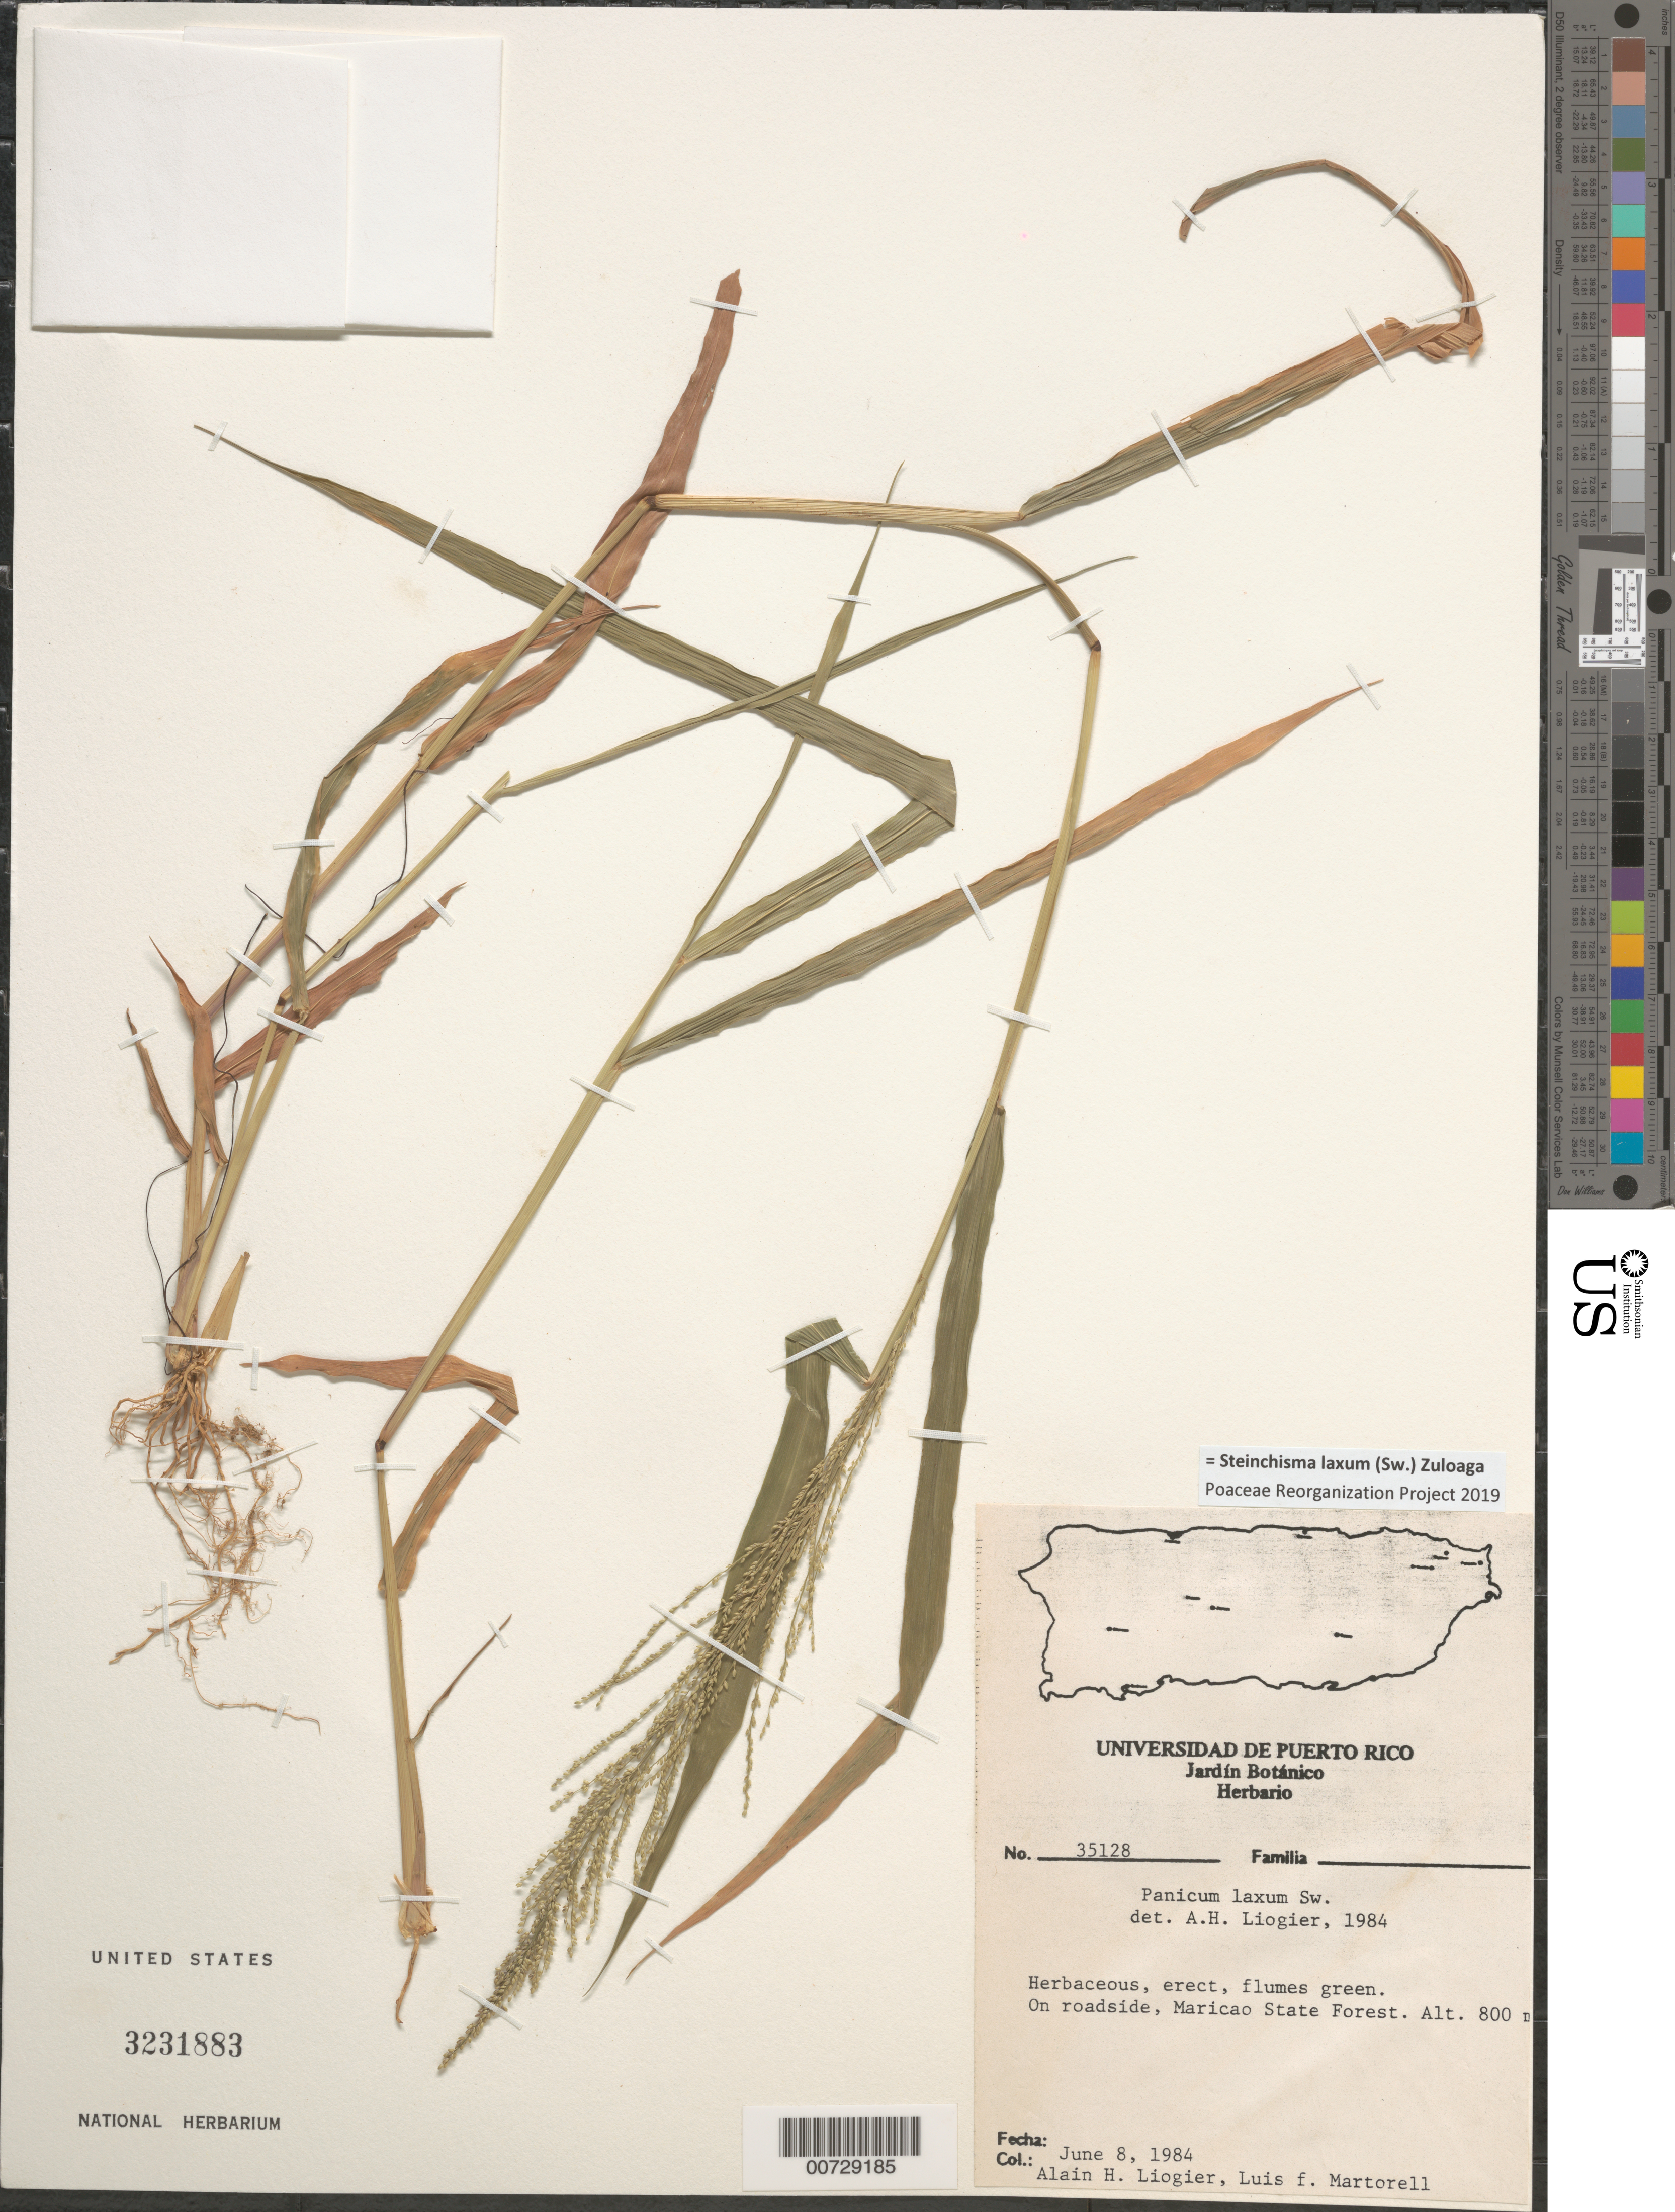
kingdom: Plantae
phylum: Tracheophyta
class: Liliopsida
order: Poales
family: Poaceae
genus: Steinchisma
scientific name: Steinchisma laxum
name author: (Sw.) Zuloaga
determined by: Liogier, Alain H.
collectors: A. H. Liogier & L. Martorell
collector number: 35128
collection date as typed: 08 Jun 1984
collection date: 1984-06-08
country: Puerto Rico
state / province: Maricao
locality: Maricao State Forest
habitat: Roadside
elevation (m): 800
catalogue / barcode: US 3231883